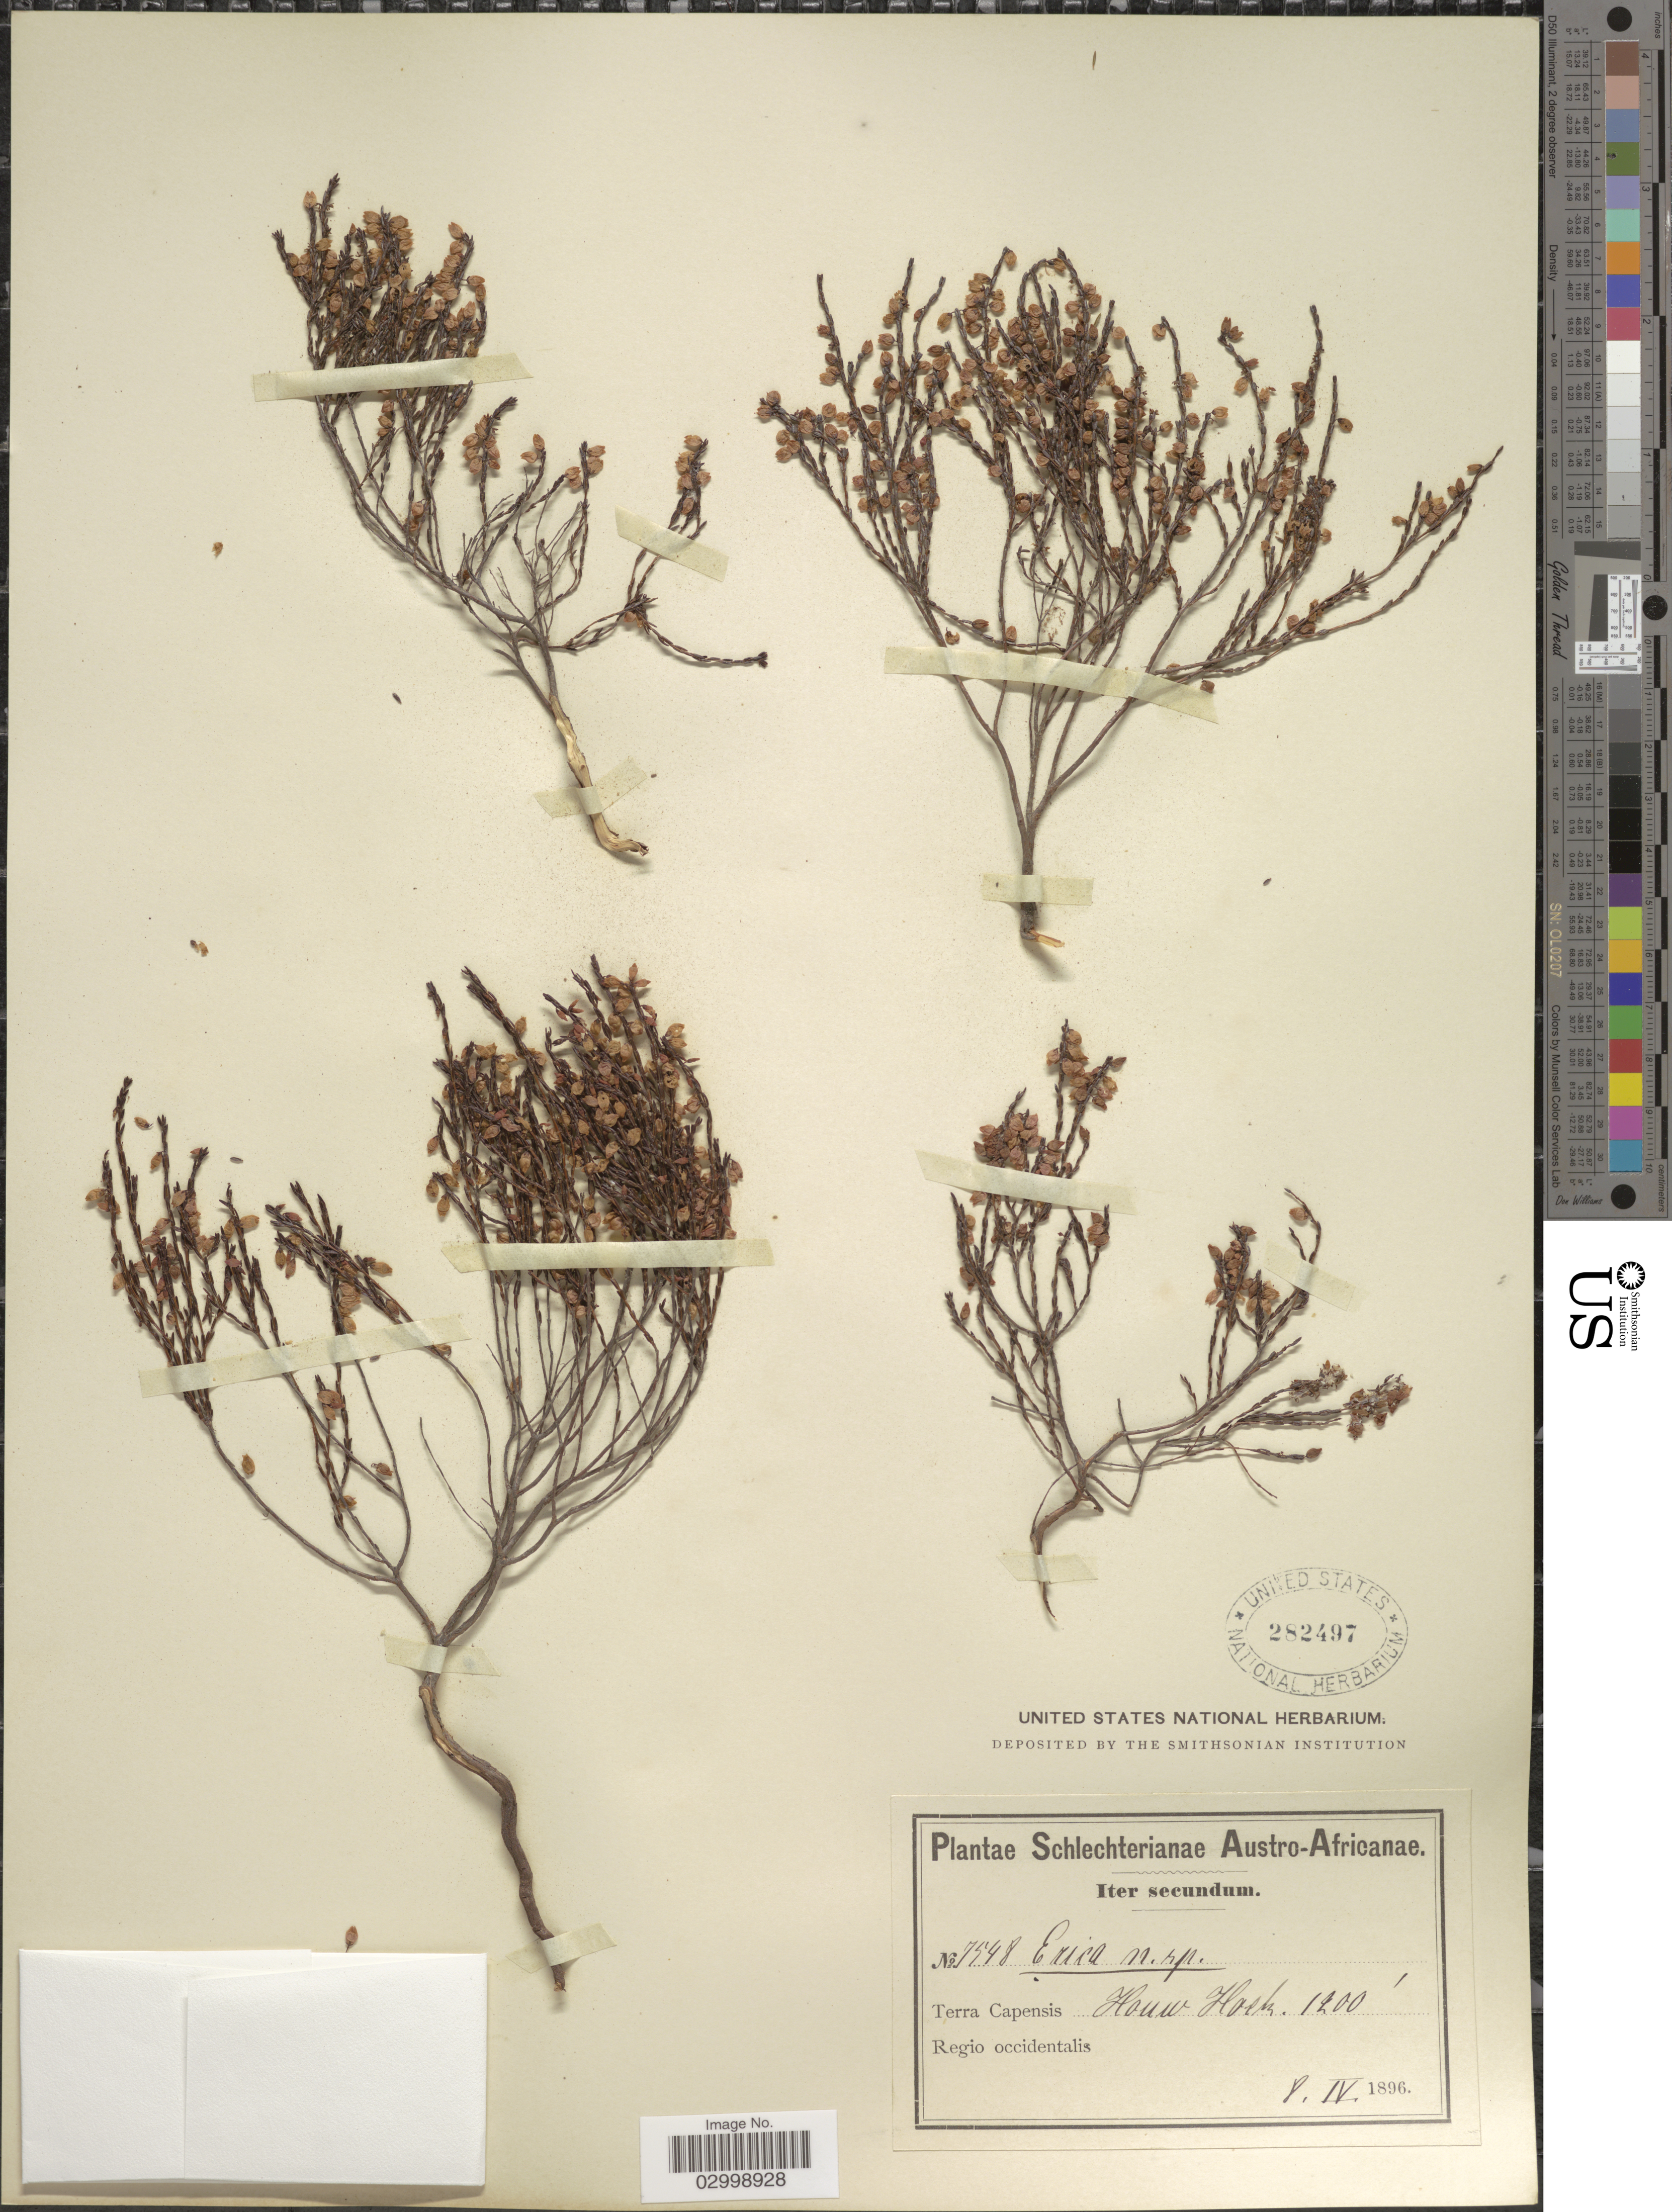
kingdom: Plantae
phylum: Tracheophyta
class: Magnoliopsida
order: Ericales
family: Ericaceae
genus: Erica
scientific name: Erica sp.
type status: Syntype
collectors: Schlechter, --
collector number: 7548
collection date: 1896-04-08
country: South Africa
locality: Austro-Africanae, Terra Capensis, Houw Hoek, Regio occidentalis.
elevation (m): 366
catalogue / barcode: US 282497